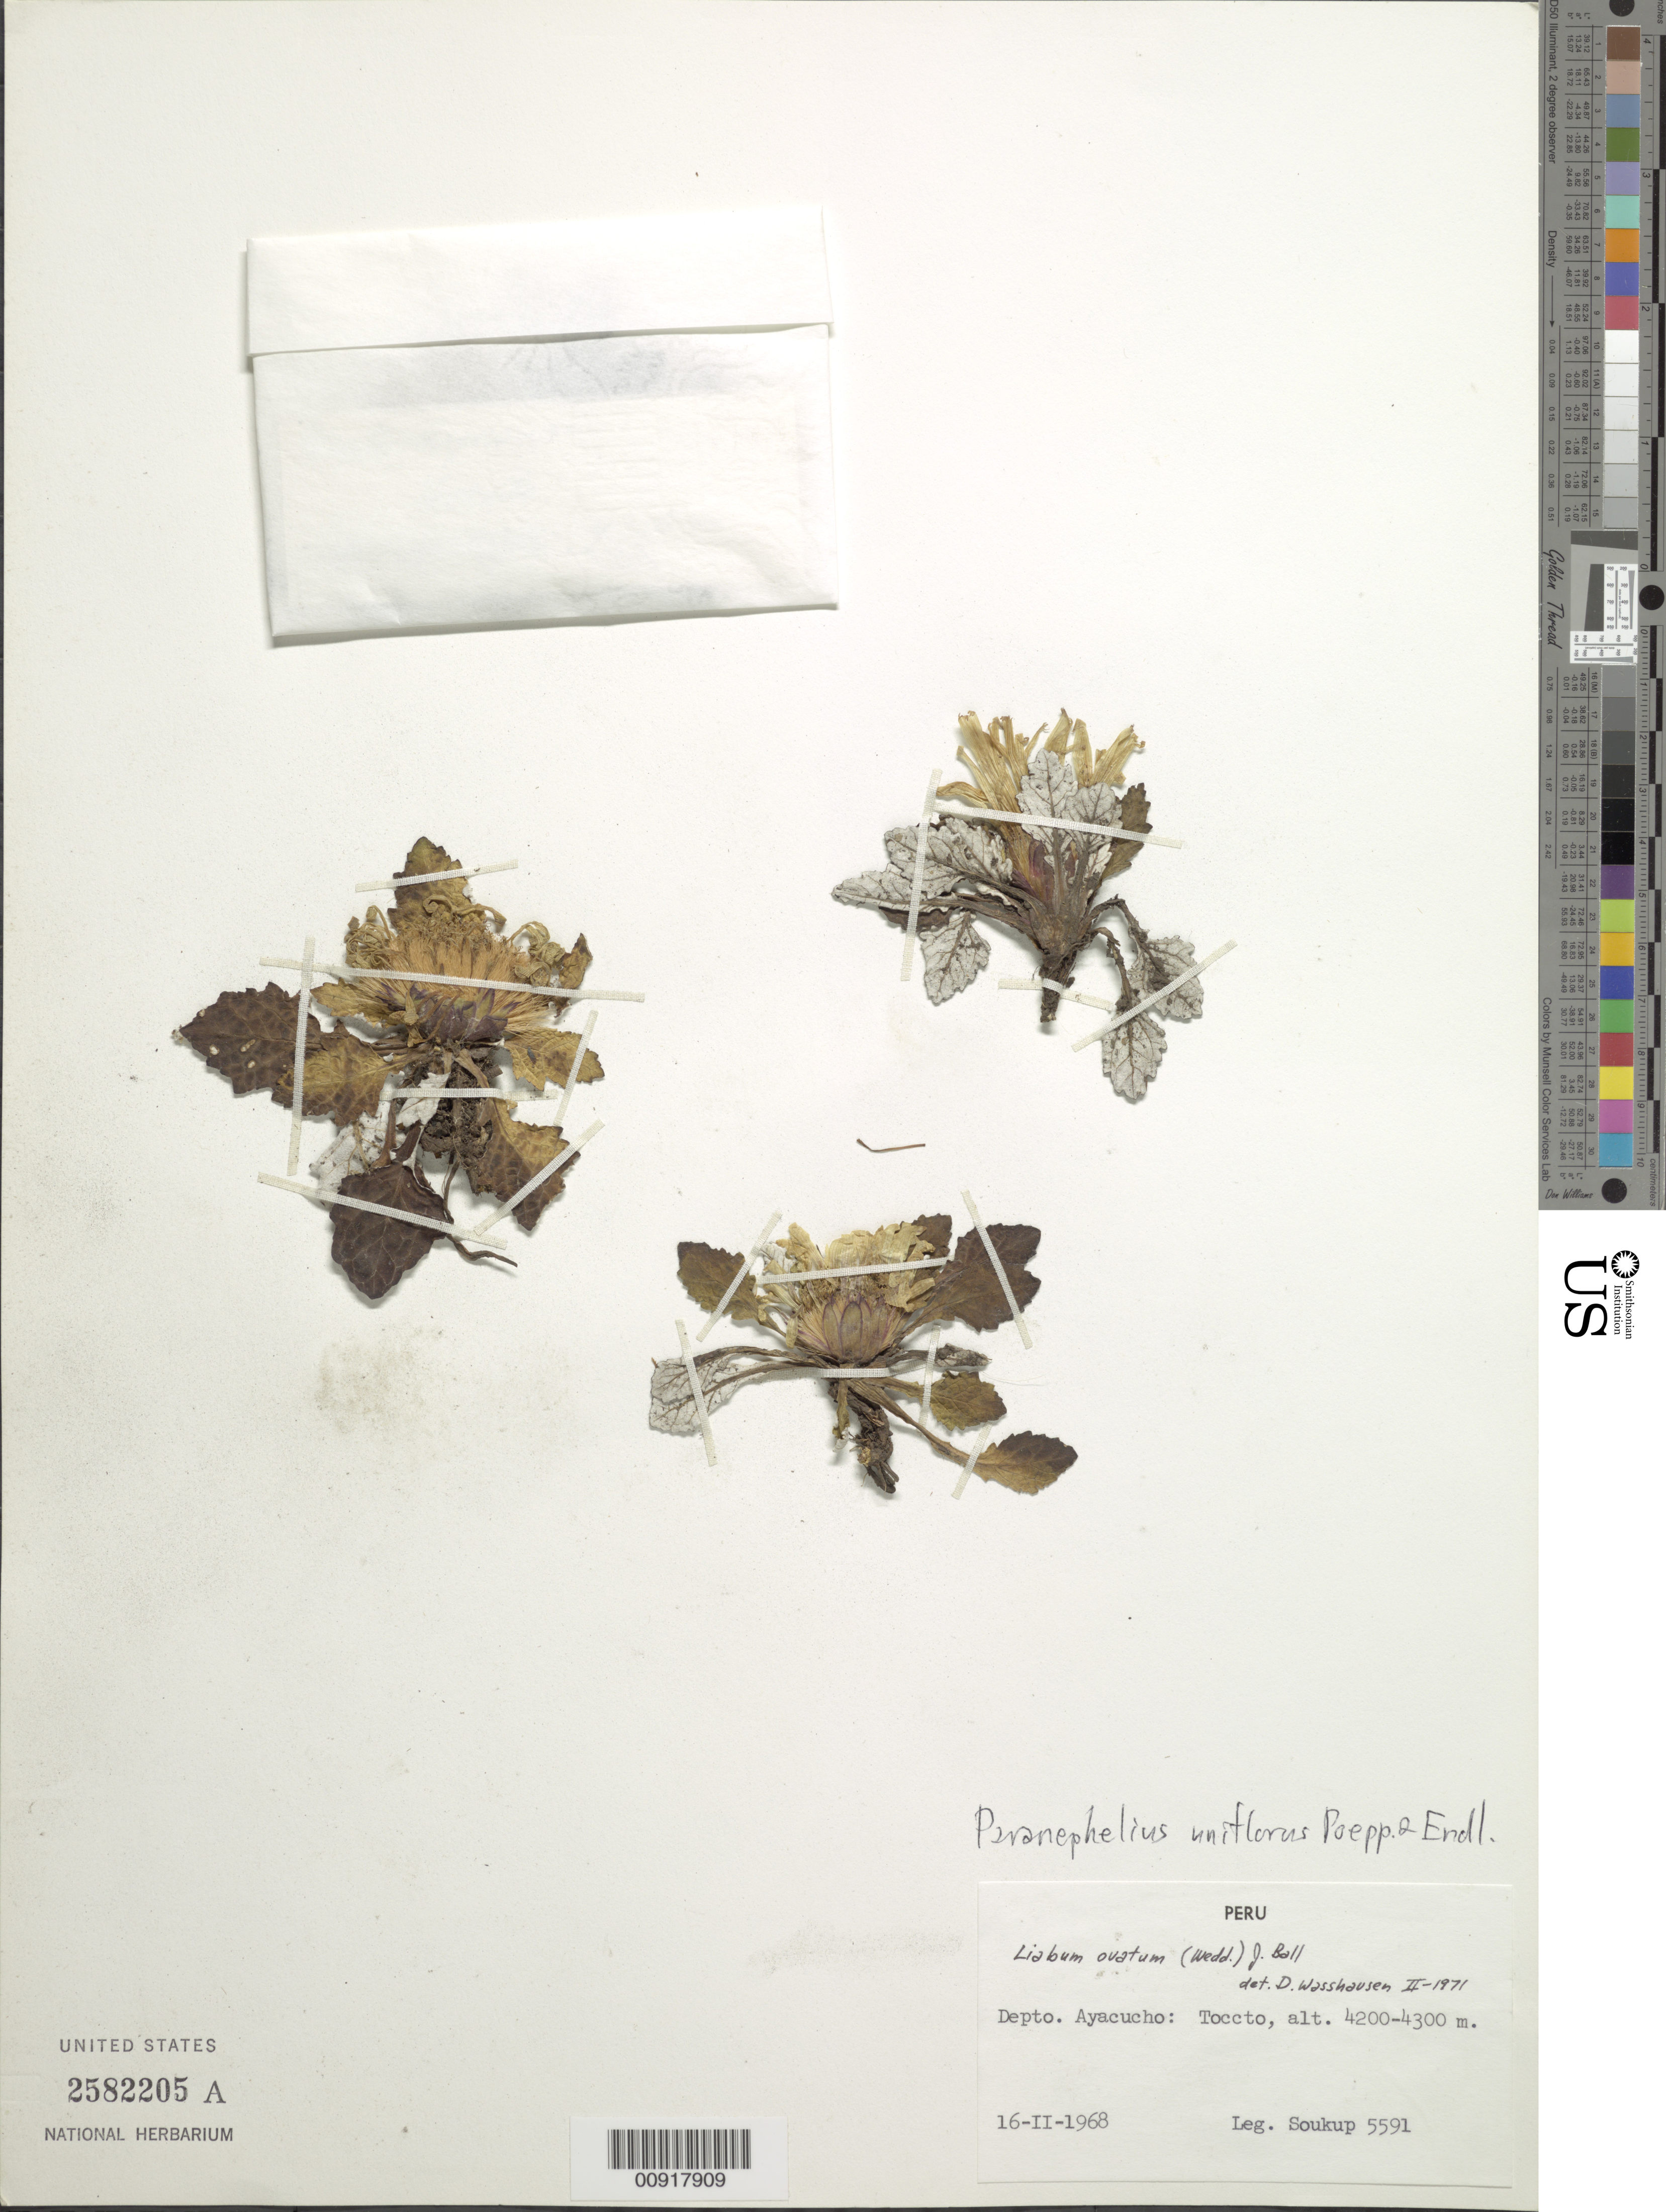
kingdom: Plantae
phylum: Tracheophyta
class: Magnoliopsida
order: Asterales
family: Asteraceae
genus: Paranephelius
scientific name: Paranephelius uniflorus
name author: Poepp. & Endl.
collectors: J. J. Soukup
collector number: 5591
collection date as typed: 16 February 1968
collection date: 1968-02-16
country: Peru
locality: Dpto. Ayacucho, Toccto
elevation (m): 4200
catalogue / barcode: US 2582205A